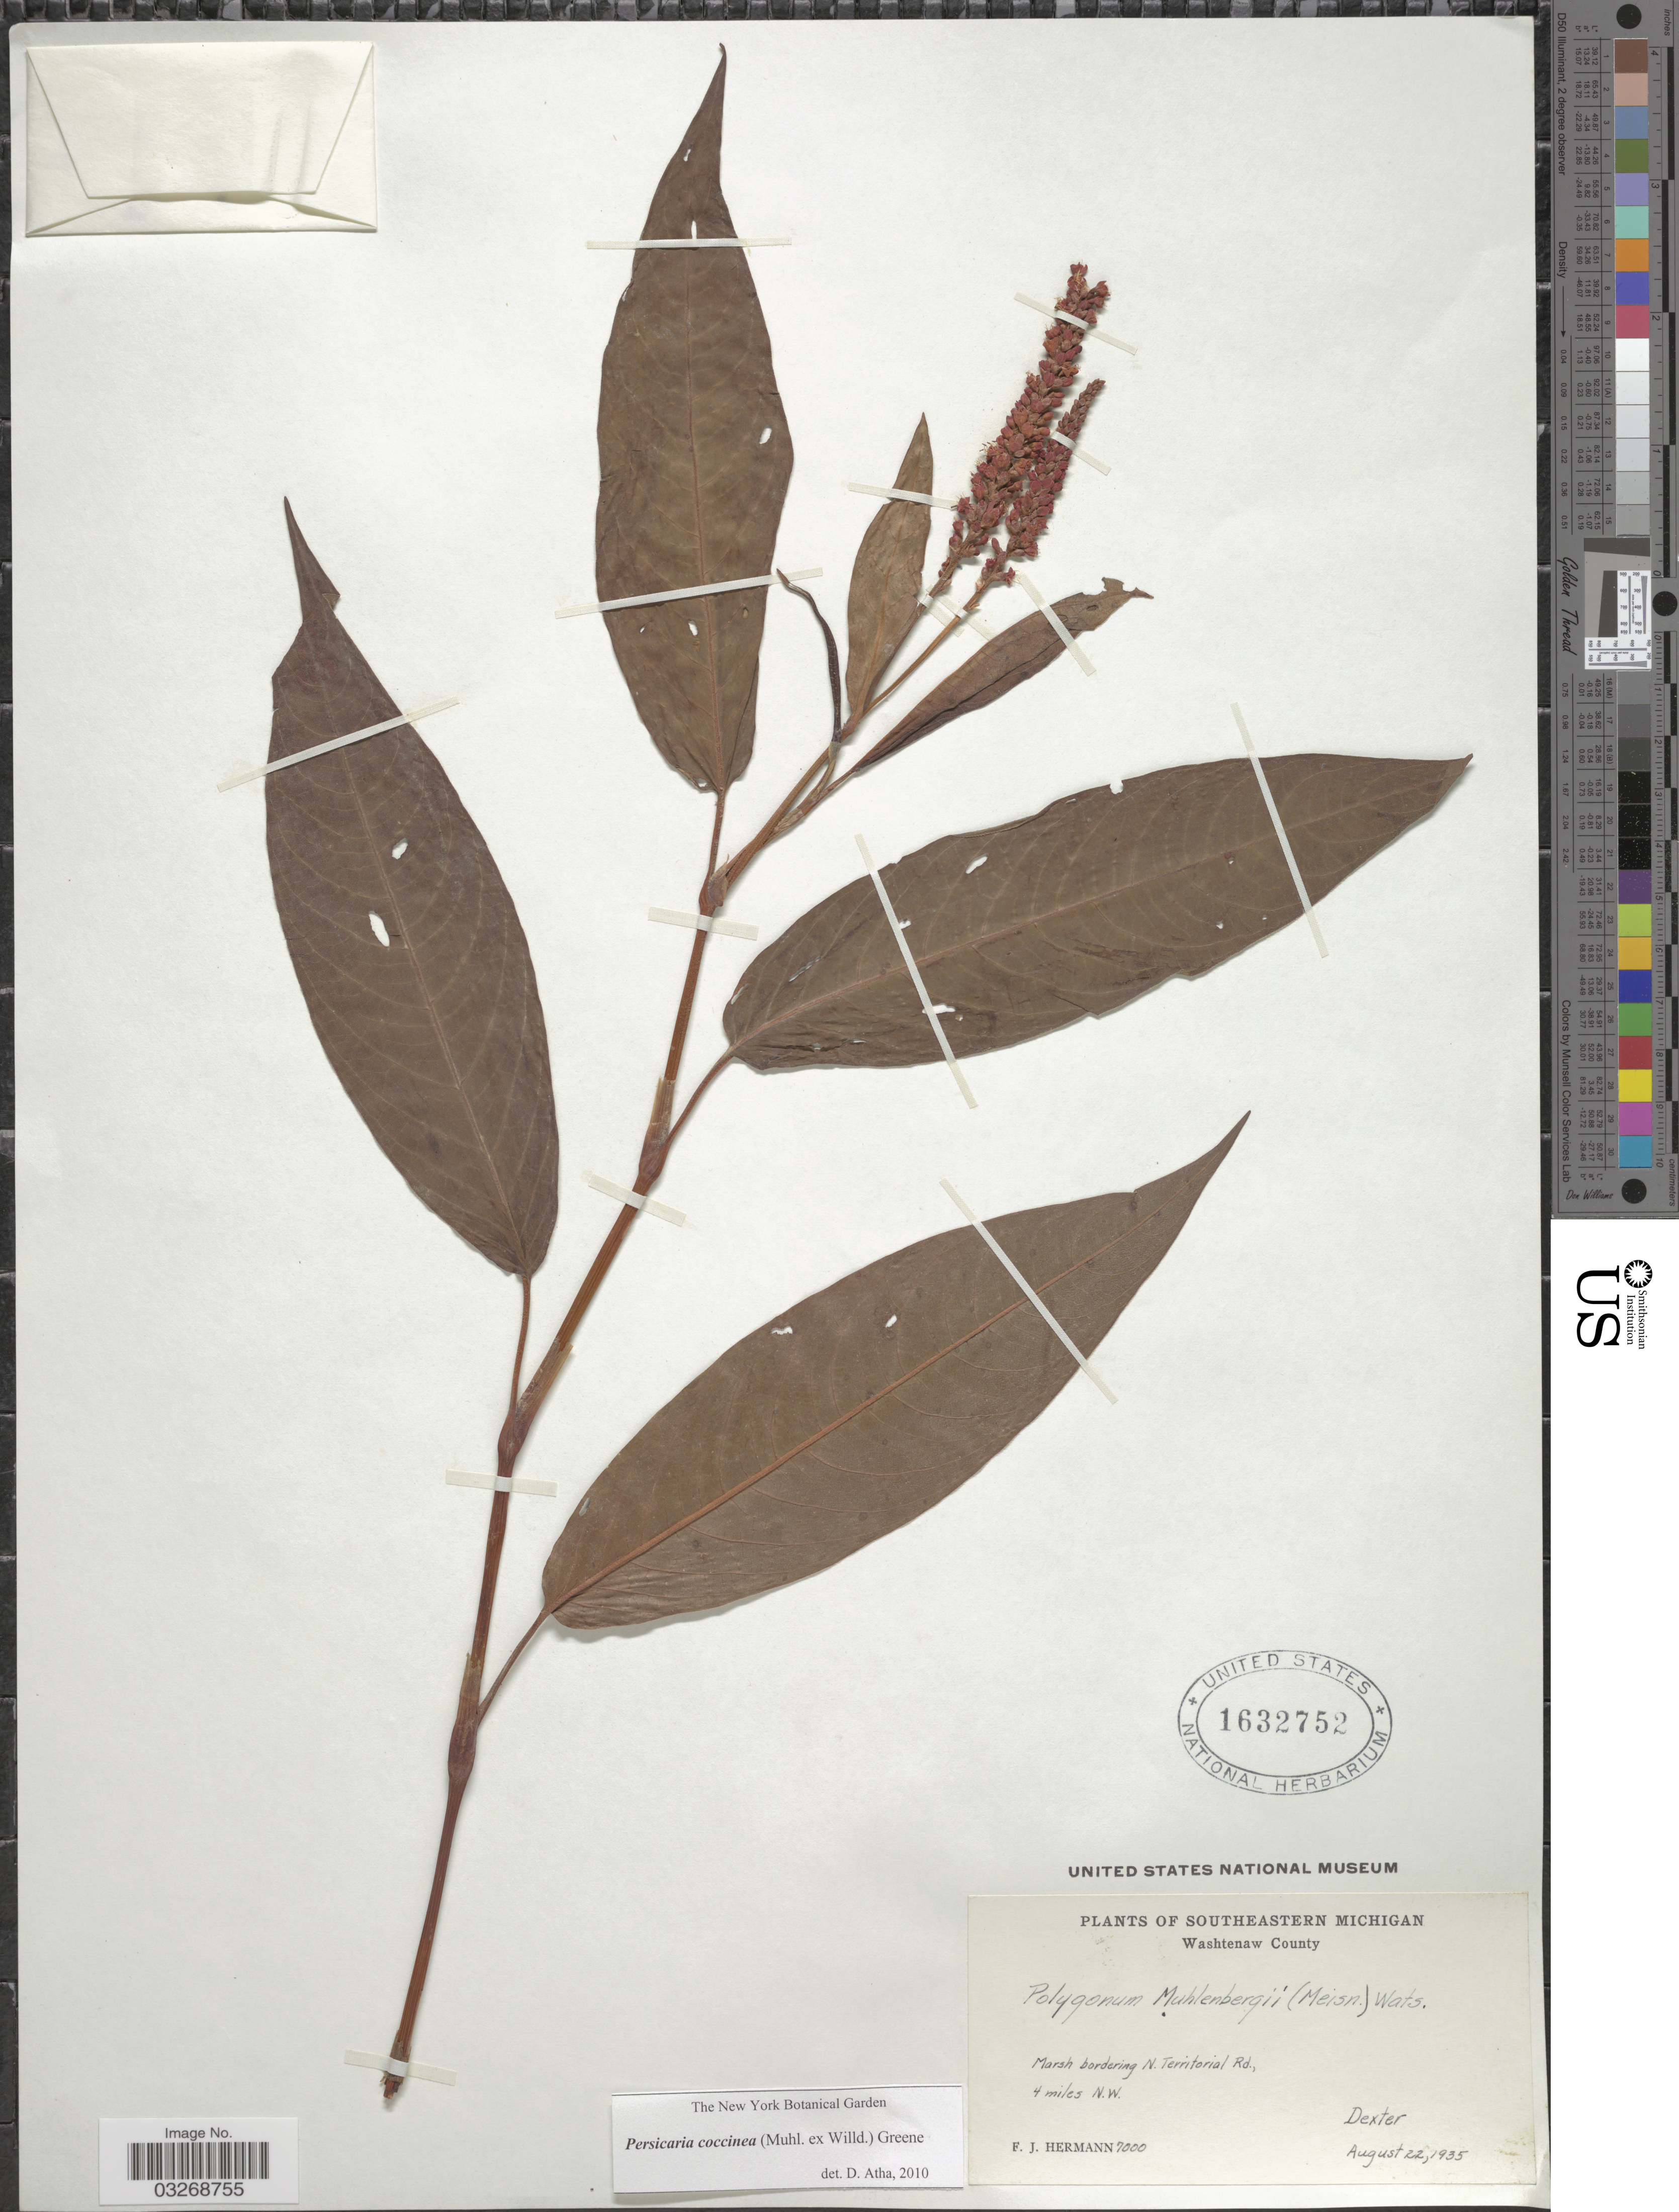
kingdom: Plantae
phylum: Tracheophyta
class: Magnoliopsida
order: Caryophyllales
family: Polygonaceae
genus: Persicaria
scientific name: Persicaria coccinea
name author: (Muhl. ex Willd.) Greene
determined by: Atha, D. E.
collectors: F. J. Hermann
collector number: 7000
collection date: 1935-08-22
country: United States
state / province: Michigan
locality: Southeastern Michigan. Washtenaw County. Marsh bordering N.Territorial Rd., 4 miles N.W. Dexter.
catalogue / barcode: US 1632752